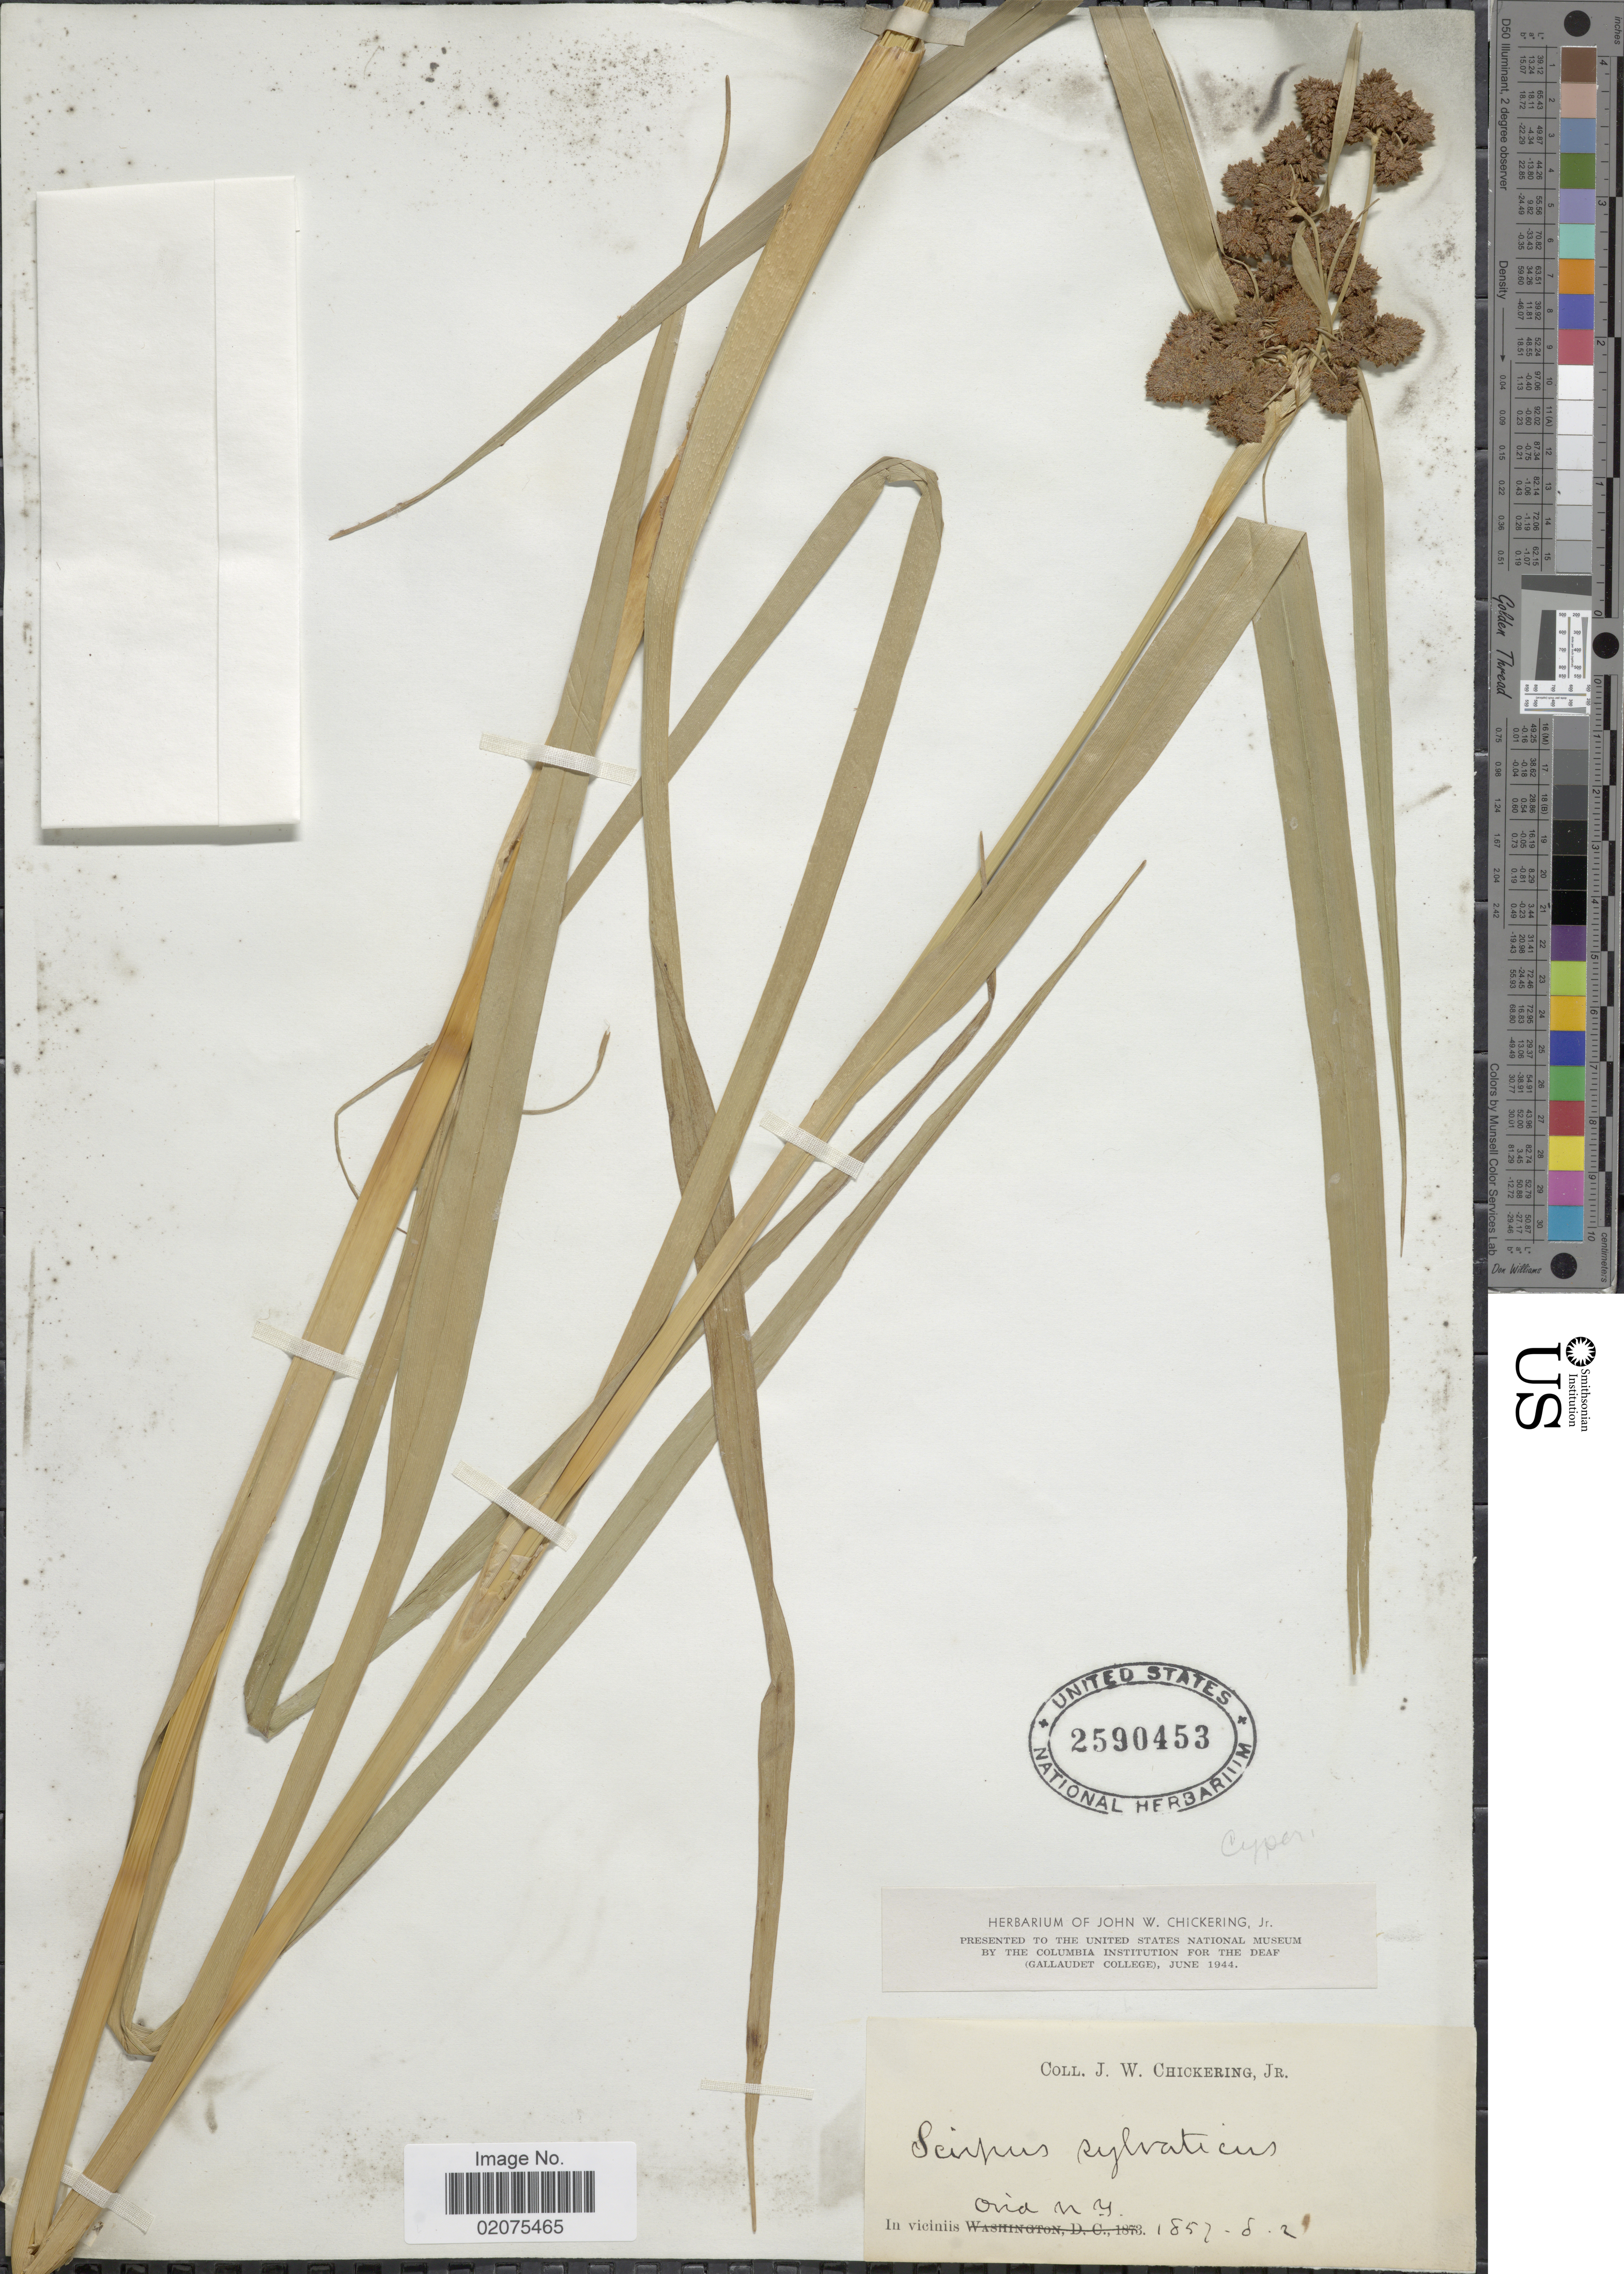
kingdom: Plantae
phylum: Tracheophyta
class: Liliopsida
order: Poales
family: Cyperaceae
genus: Scirpus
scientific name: Scirpus expansus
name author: Fernald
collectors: J. W. Chickering Jr.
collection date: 1857-08-02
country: United States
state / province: New York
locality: In viciniis Ovid N.Y.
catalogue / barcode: US 2590453